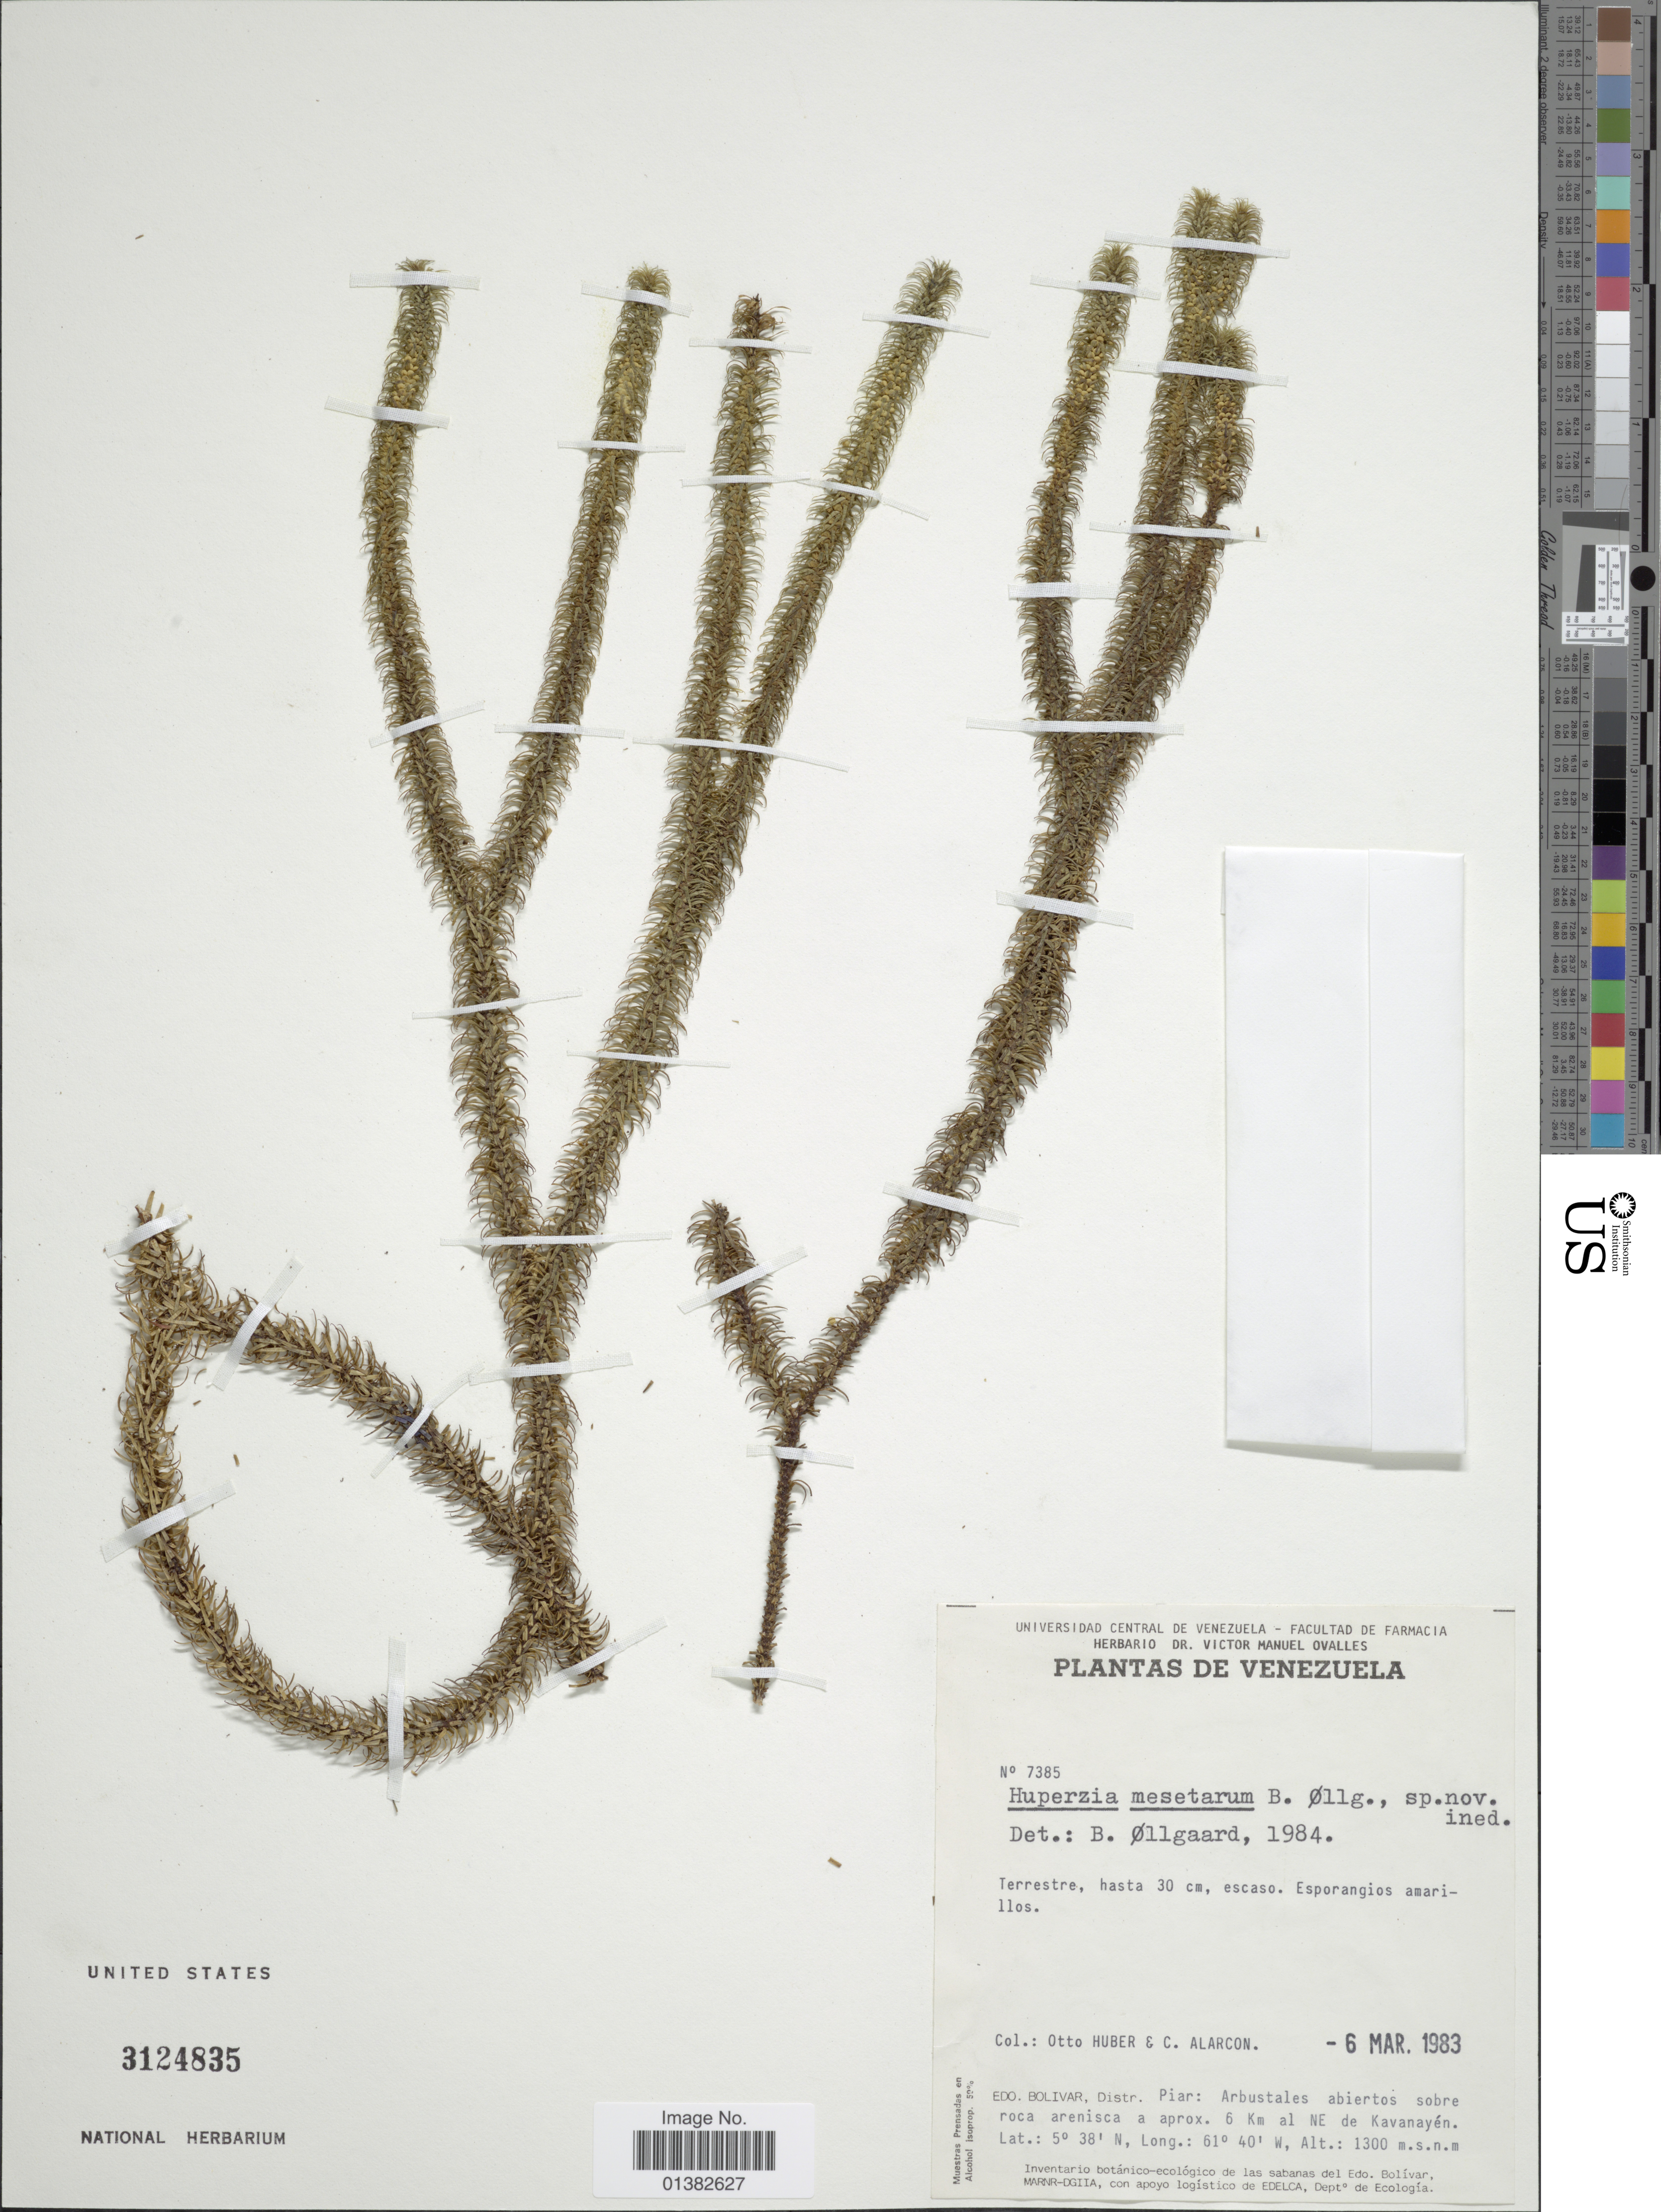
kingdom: Plantae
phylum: Tracheophyta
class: Lycopodiopsida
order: Lycopodiales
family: Lycopodiaceae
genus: Phlegmariurus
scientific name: Phlegmariurus recurvifolius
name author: (Rolleri) B. Øllg.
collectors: O. Huber & C. Alarcon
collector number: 7385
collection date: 1983-03-06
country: Venezuela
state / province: Bolivar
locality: Distr. Piar: Arbustales abiertos sobre roca arenisca a prox. 6 Km al NE de Kavanayén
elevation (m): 1300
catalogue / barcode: US 3124835